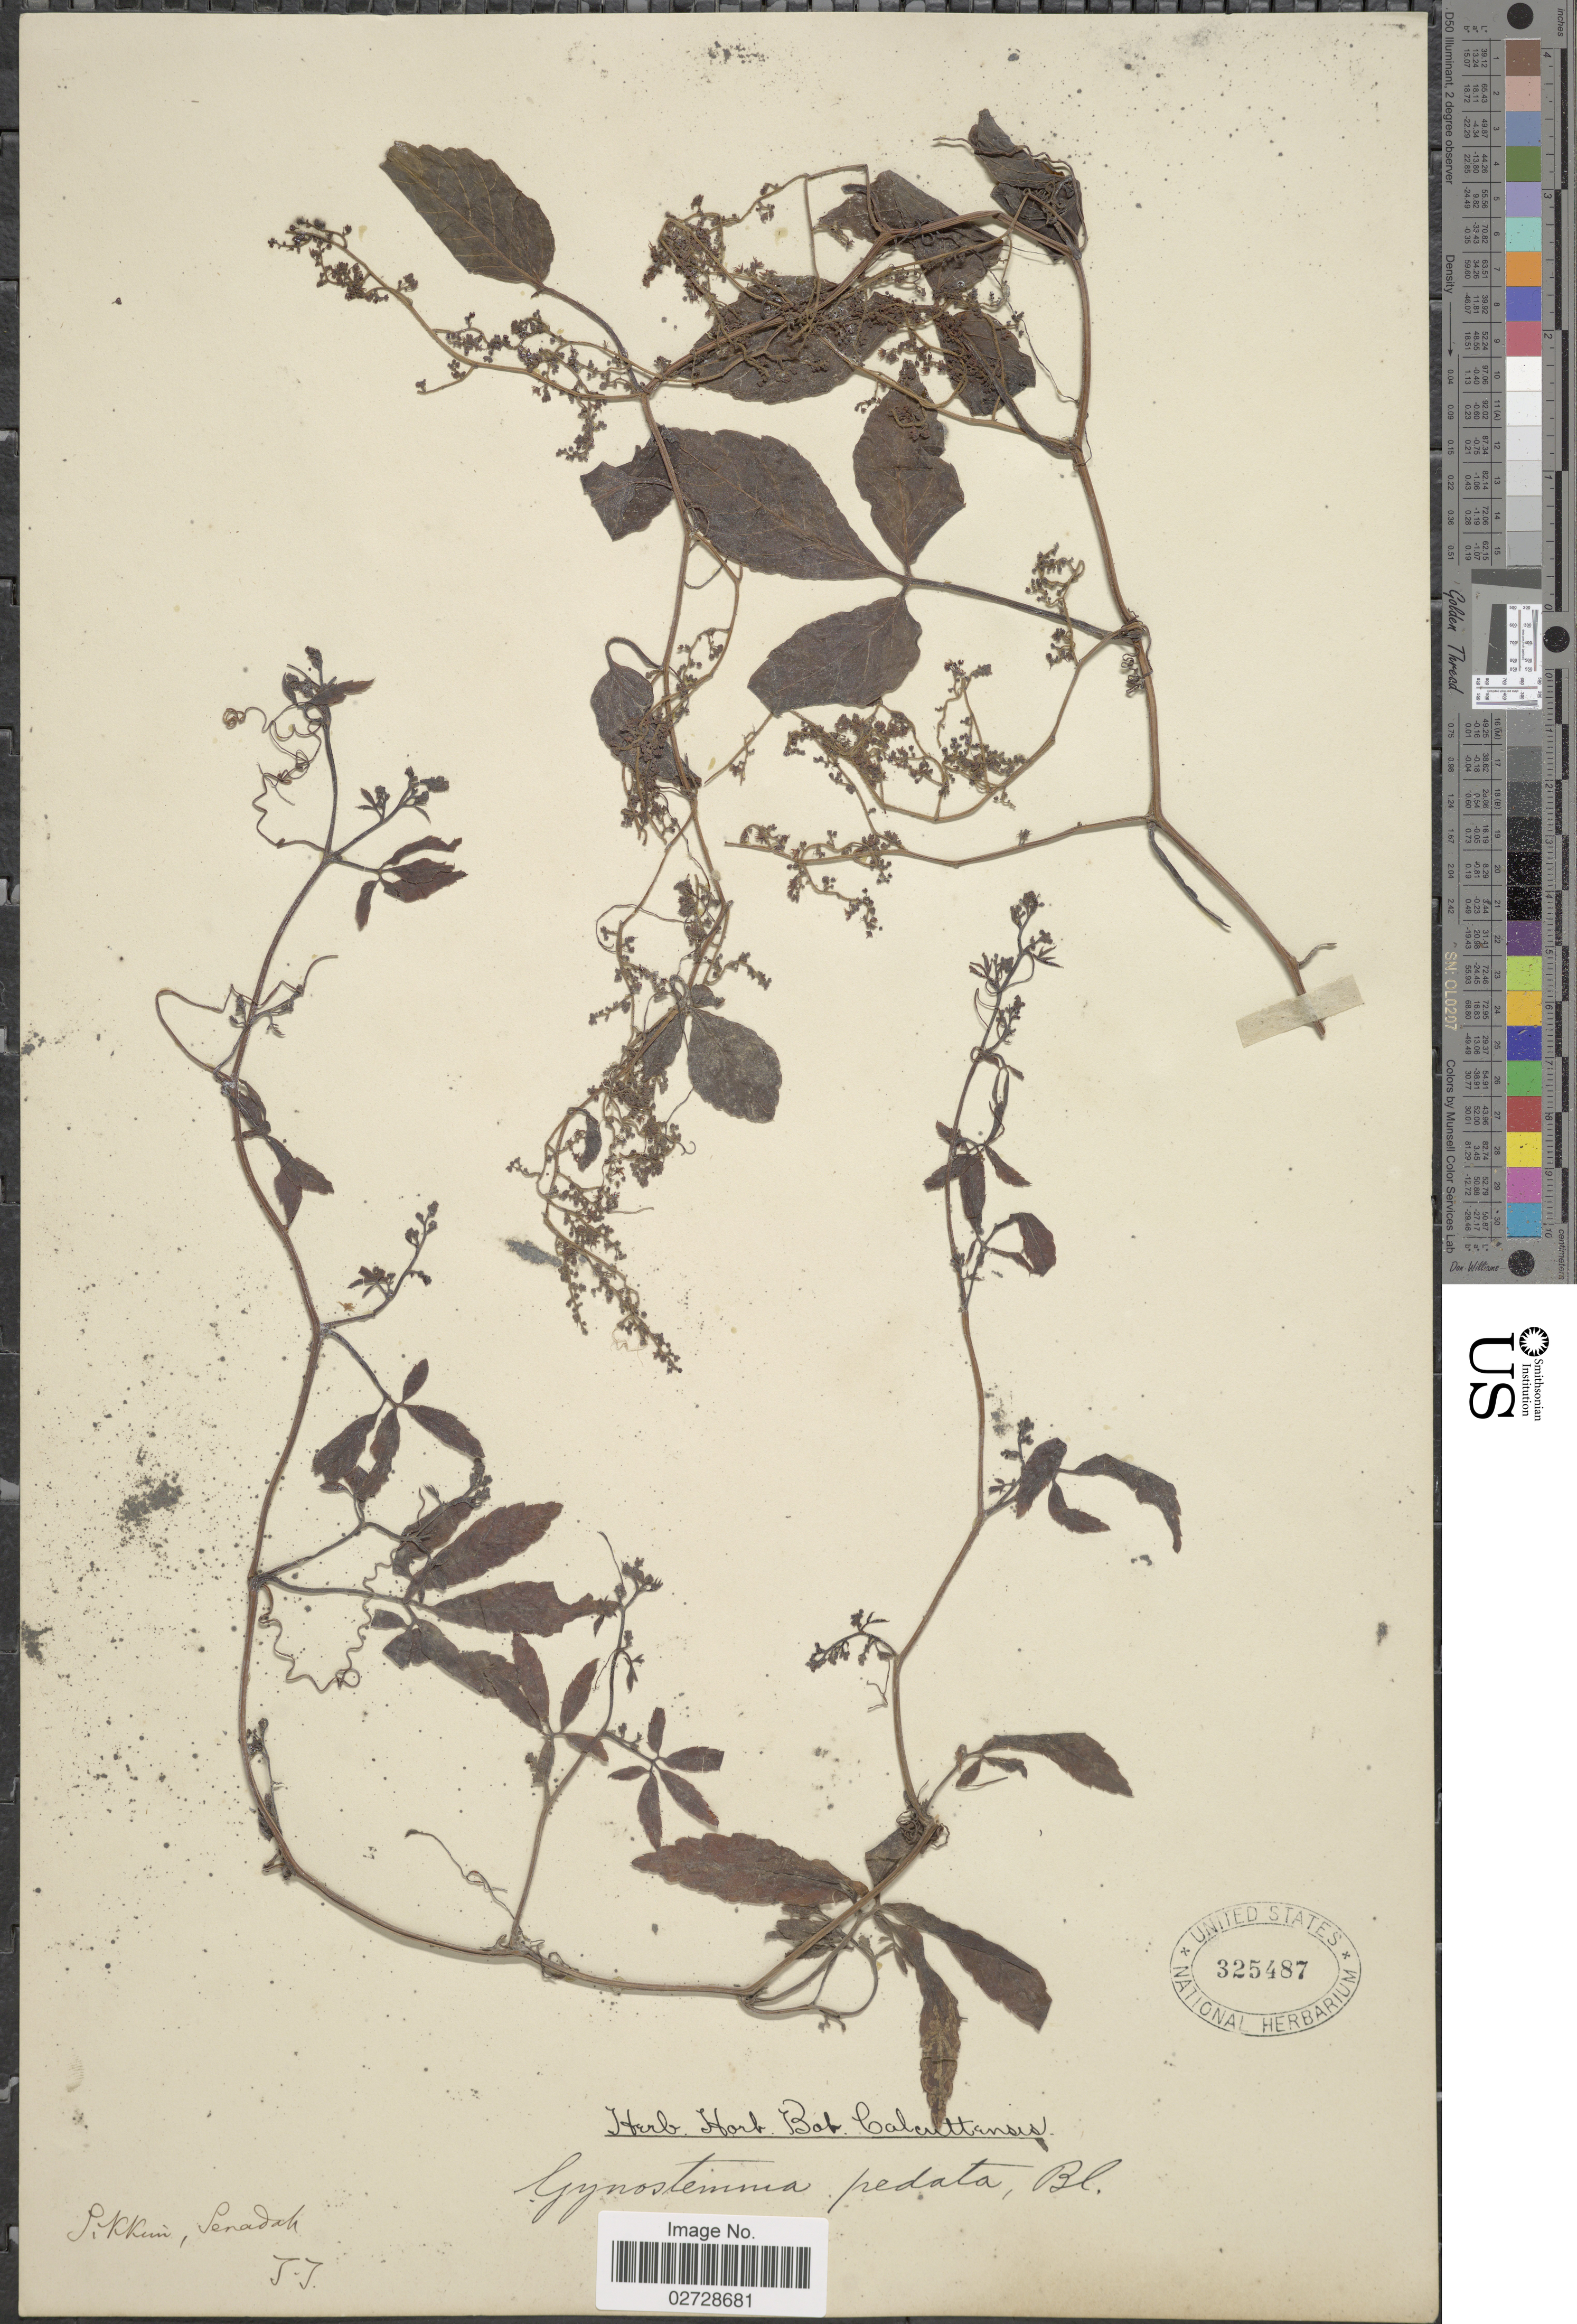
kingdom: Plantae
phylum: Tracheophyta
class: Magnoliopsida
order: Cucurbitales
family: Cucurbitaceae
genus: Gynostemma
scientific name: Gynostemma pentaphyllum var. pentaphyllum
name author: (Thunb.) Makino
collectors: T. Thomson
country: India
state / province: Sikkim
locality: Senadah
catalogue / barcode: US 325487